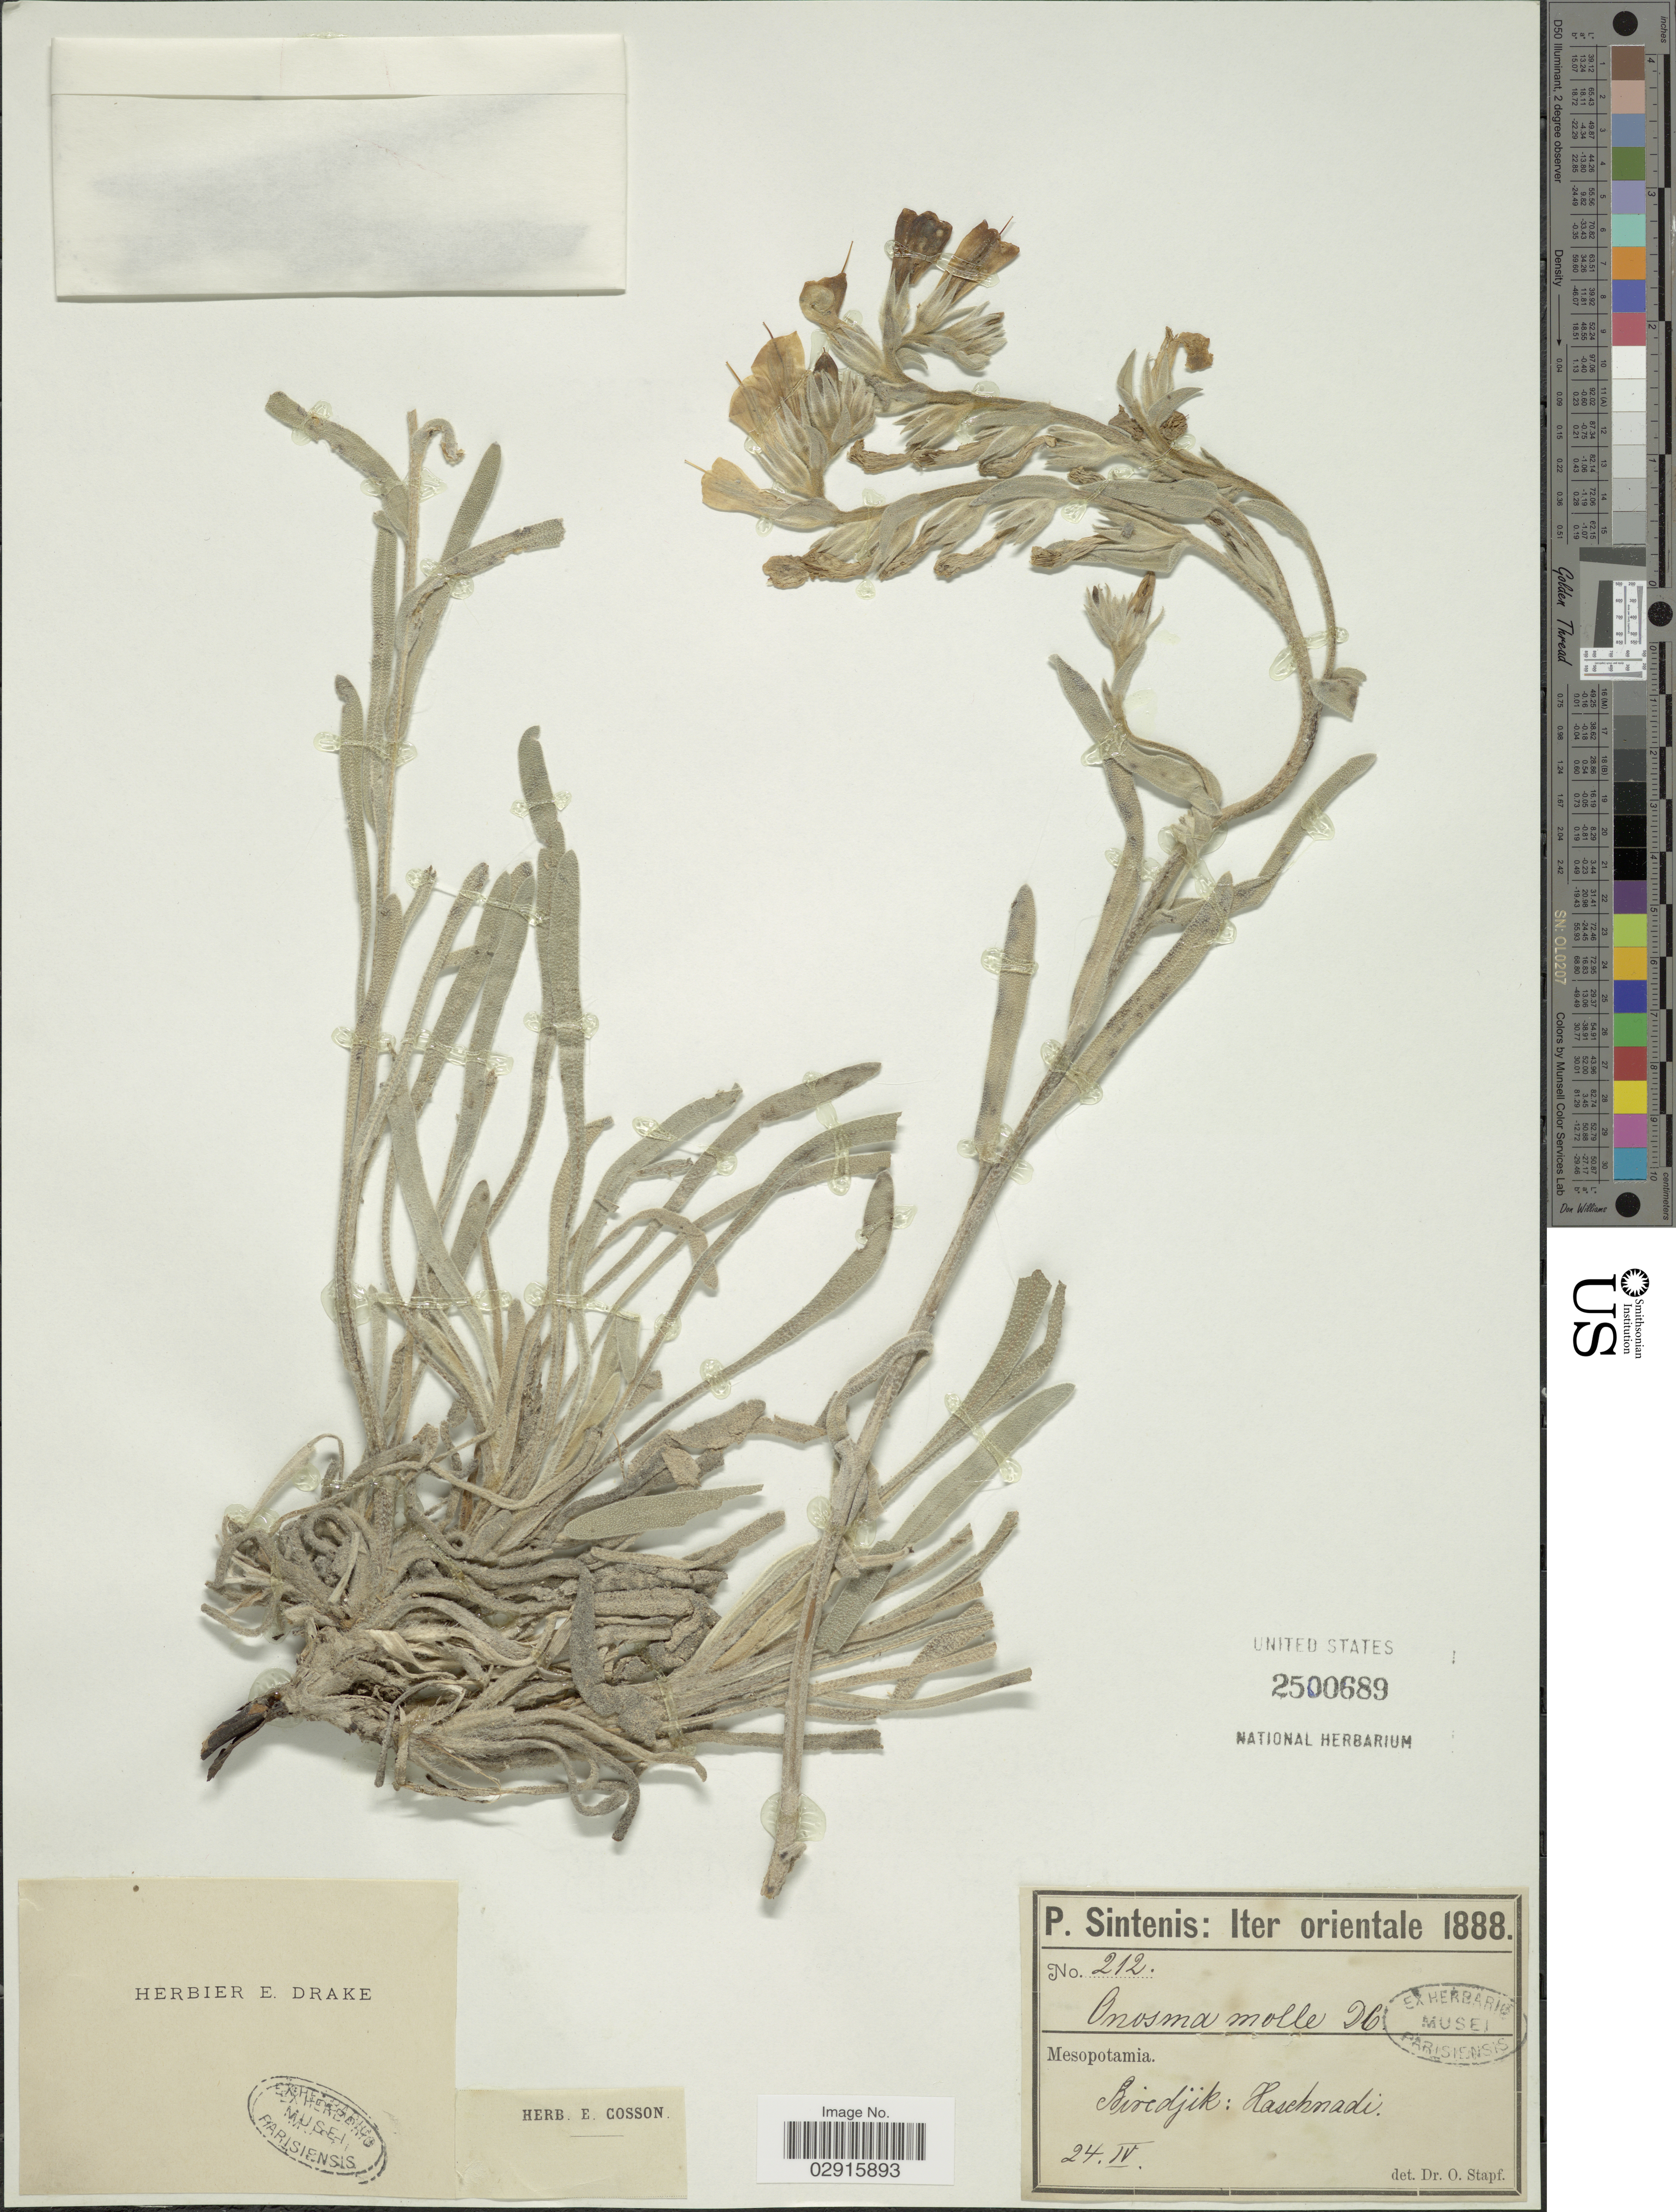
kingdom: Plantae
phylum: Tracheophyta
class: Magnoliopsida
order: Boraginales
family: Boraginaceae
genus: Onosma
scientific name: Onosma mollis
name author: DC.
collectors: P. Sintenis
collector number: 212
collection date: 1888-04-24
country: Turkey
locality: Iter orientale, Mesopotamia, Biredjik, Haschnadi.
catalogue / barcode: US 2500689